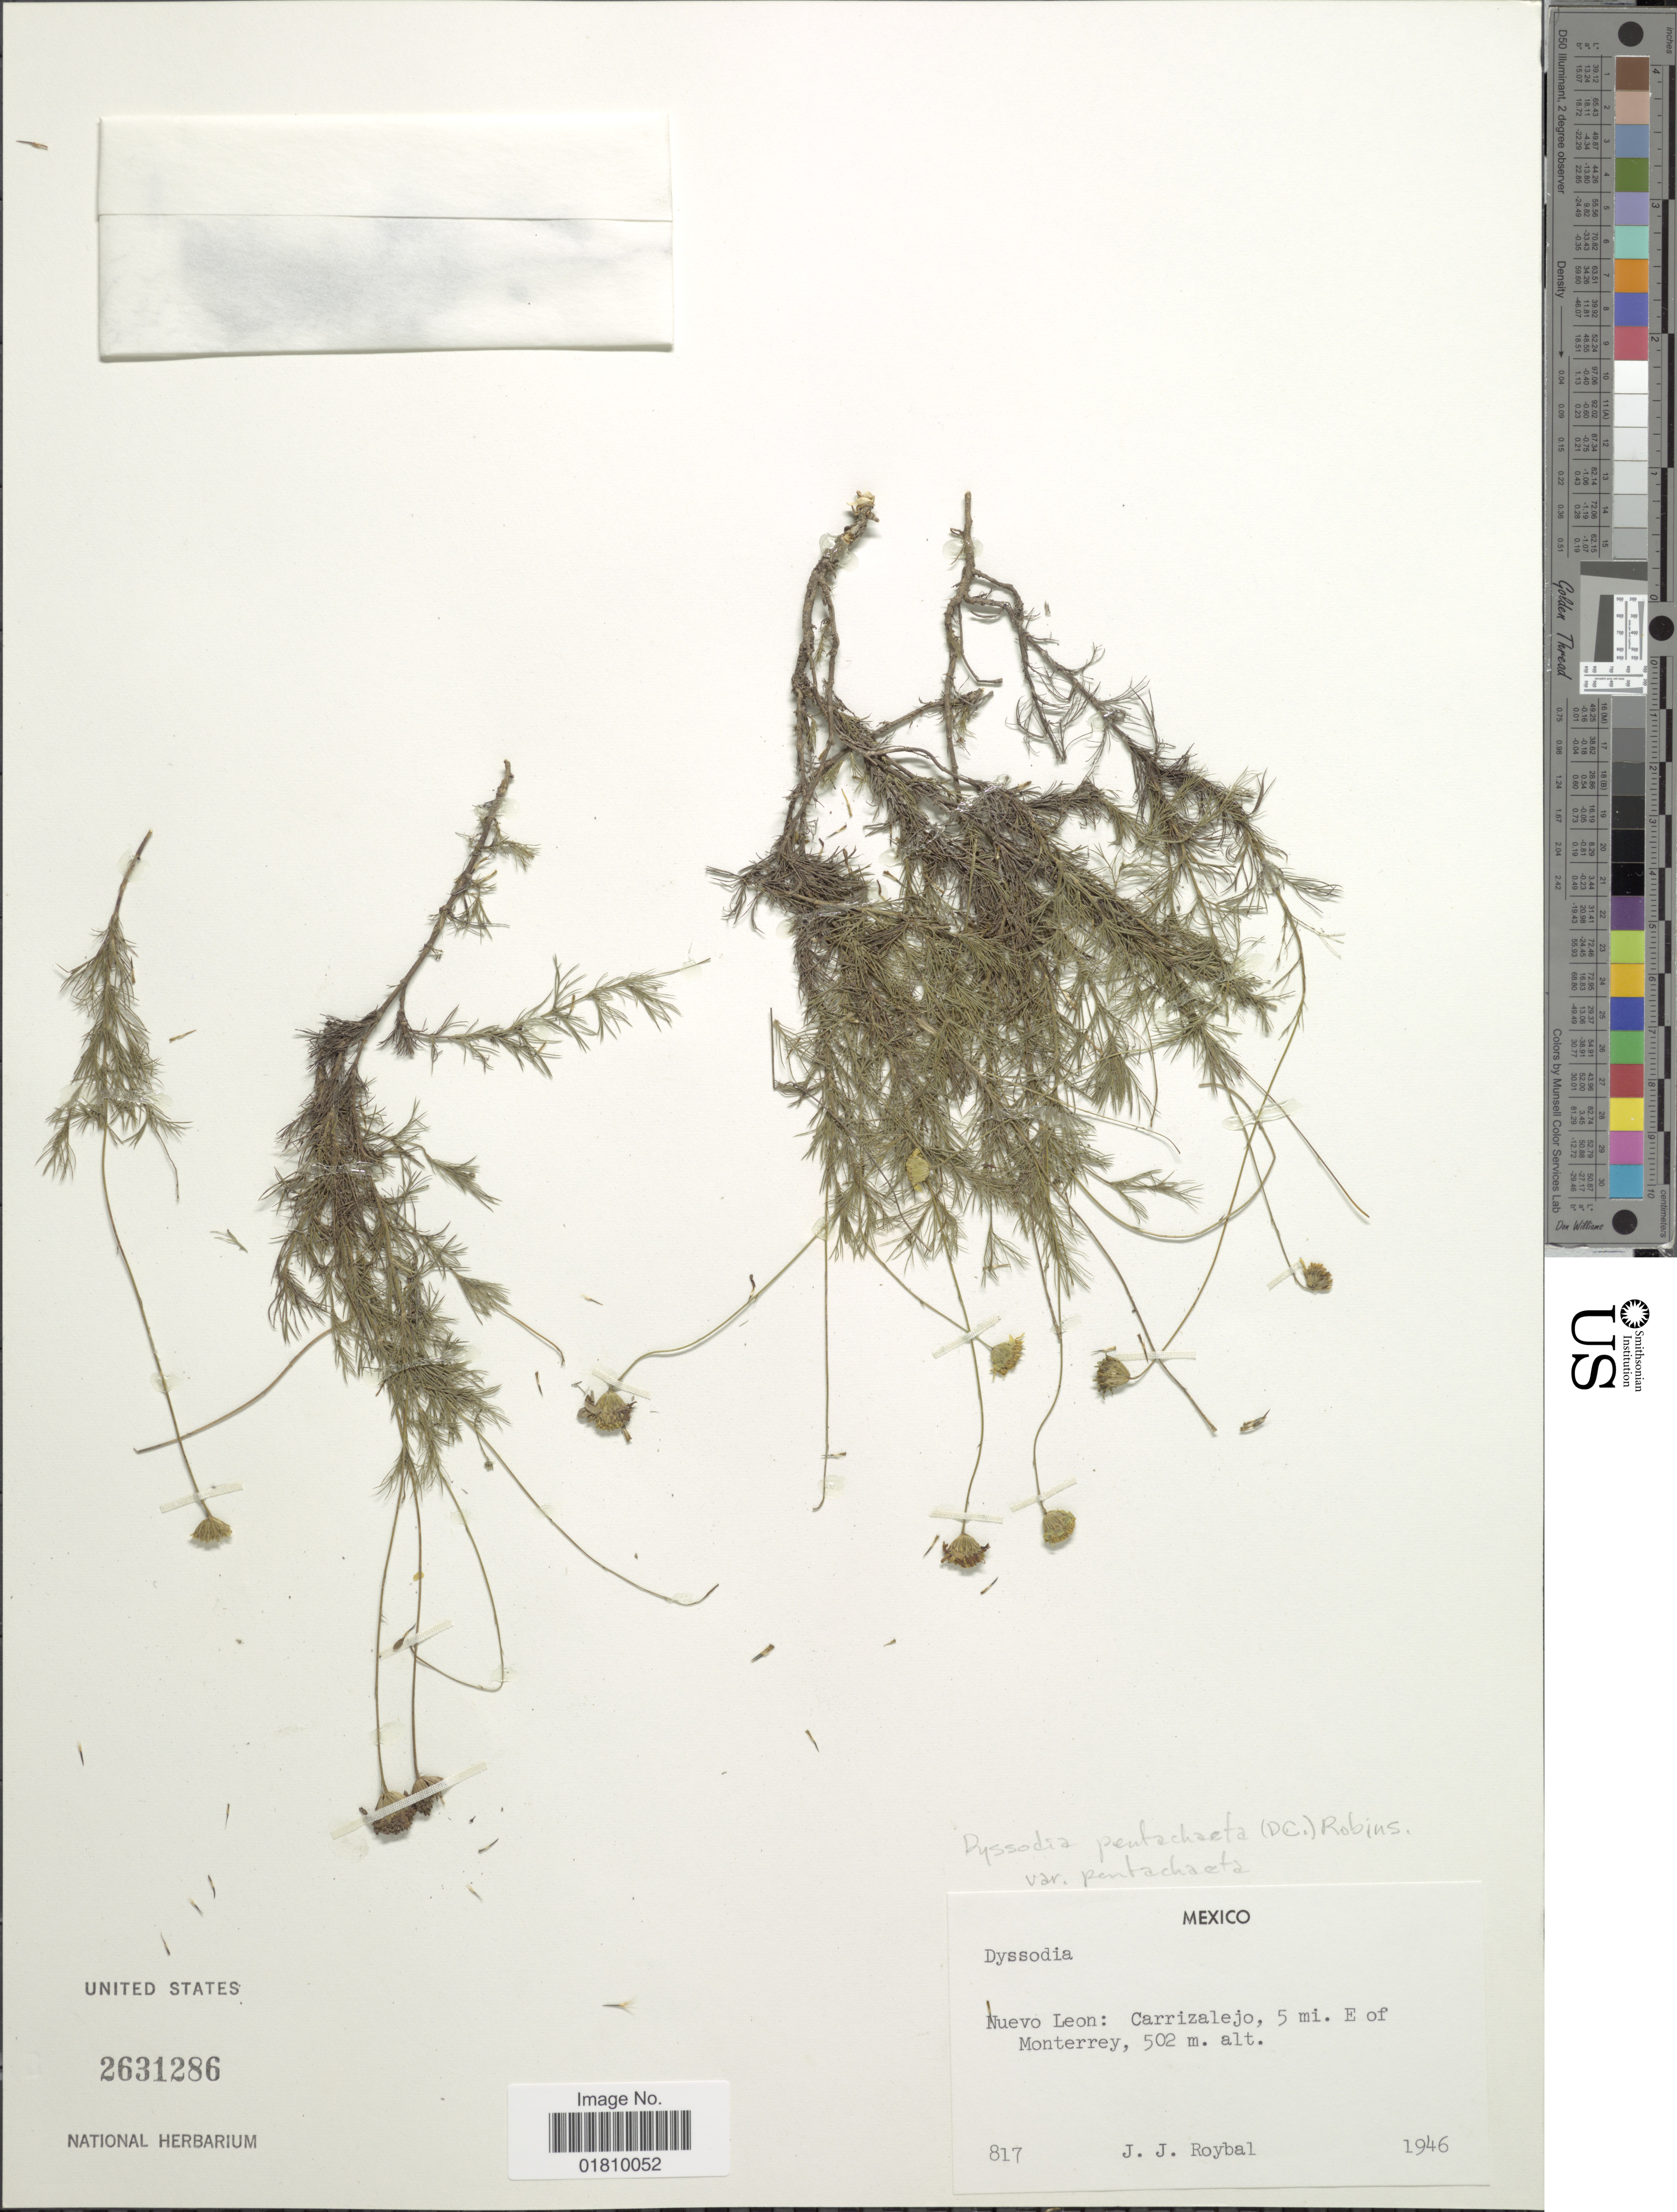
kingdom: Plantae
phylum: Tracheophyta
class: Magnoliopsida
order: Asterales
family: Asteraceae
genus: Thymophylla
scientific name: Thymophylla pentachaeta var. pentachaeta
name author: (DC.) Small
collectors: J. J. Roybal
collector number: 817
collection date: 1946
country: Mexico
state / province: Nuevo León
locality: Carrizalejo, 5 mi. E of Monterrey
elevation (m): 502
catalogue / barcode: US 2631286